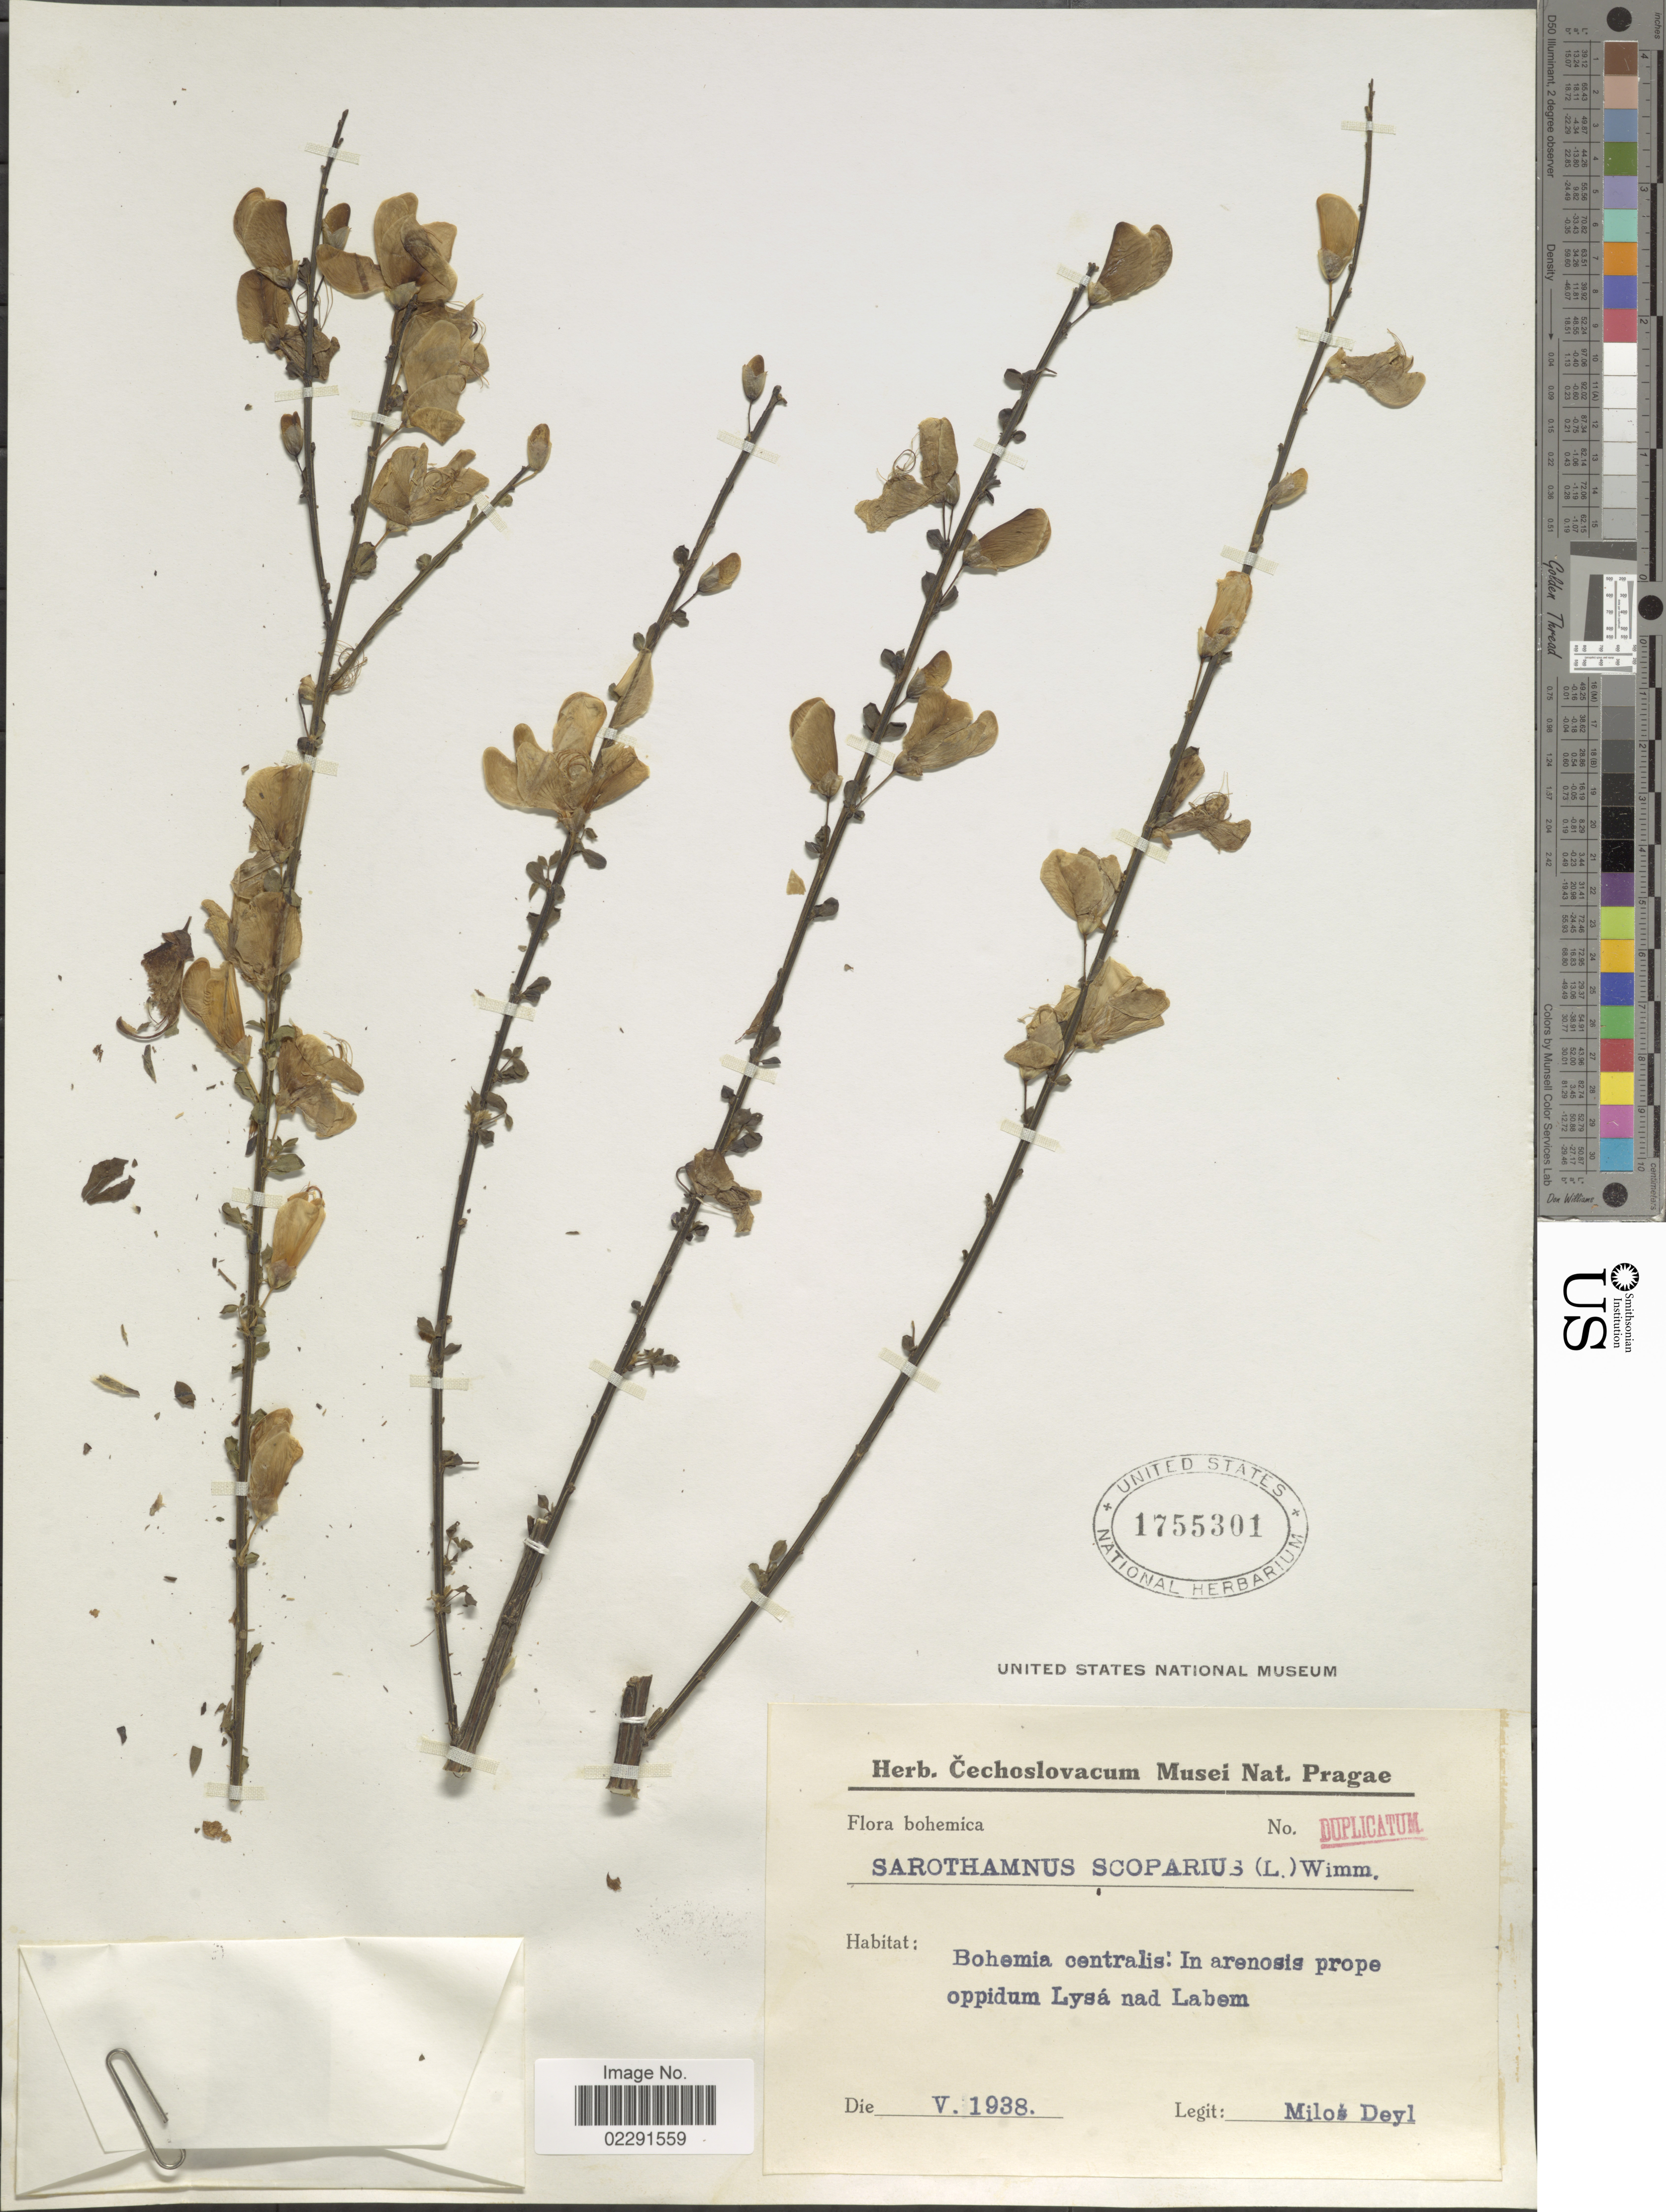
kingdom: Plantae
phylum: Tracheophyta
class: Magnoliopsida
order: Fabales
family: Fabaceae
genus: Cytisus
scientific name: Cytisus scoparius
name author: (L.) Link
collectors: M. Deyl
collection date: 1938-05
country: Czechia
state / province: Central Bohemian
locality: In arenosis prope oppdium Lysa nad Labem.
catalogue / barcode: US 1755301